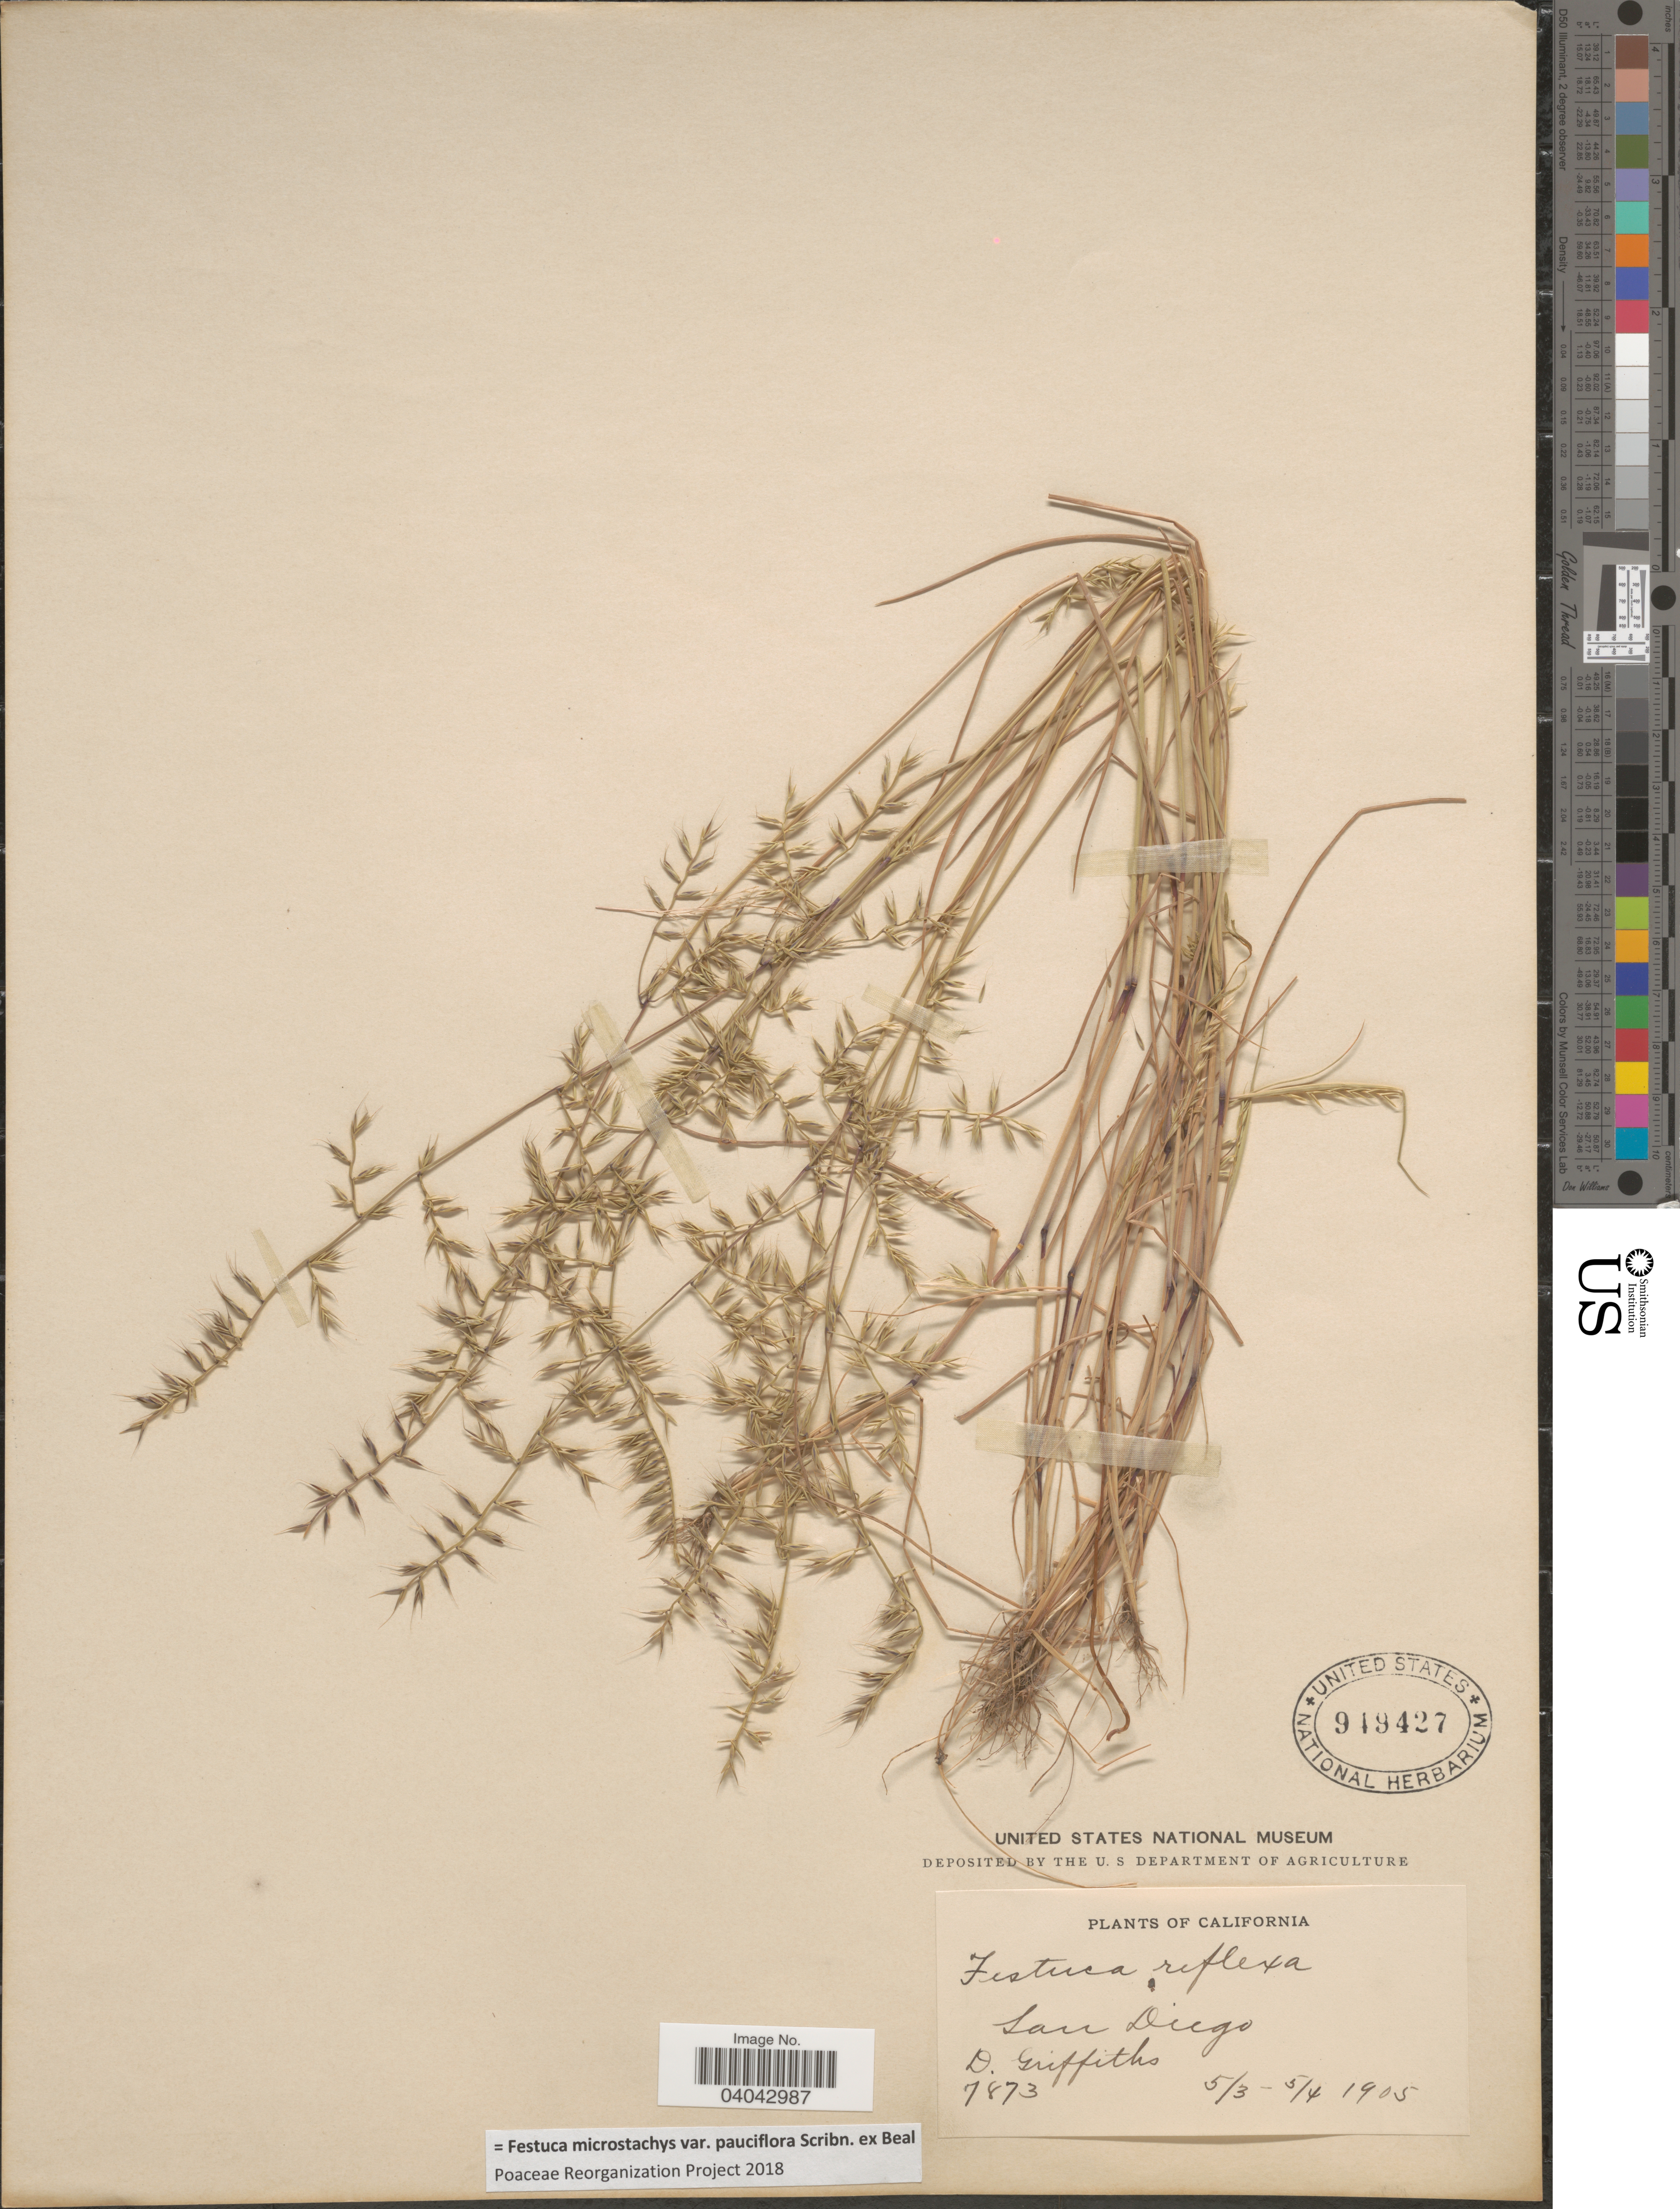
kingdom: Plantae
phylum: Tracheophyta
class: Liliopsida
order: Poales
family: Poaceae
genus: Festuca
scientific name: Festuca microstachys var. pauciflora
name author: Scribn. ex W.J. Beal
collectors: D. Griffiths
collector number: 7872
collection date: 1905-05-03/1905-05-04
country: United States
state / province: California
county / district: San Diego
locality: San Diego.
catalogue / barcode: US 949427